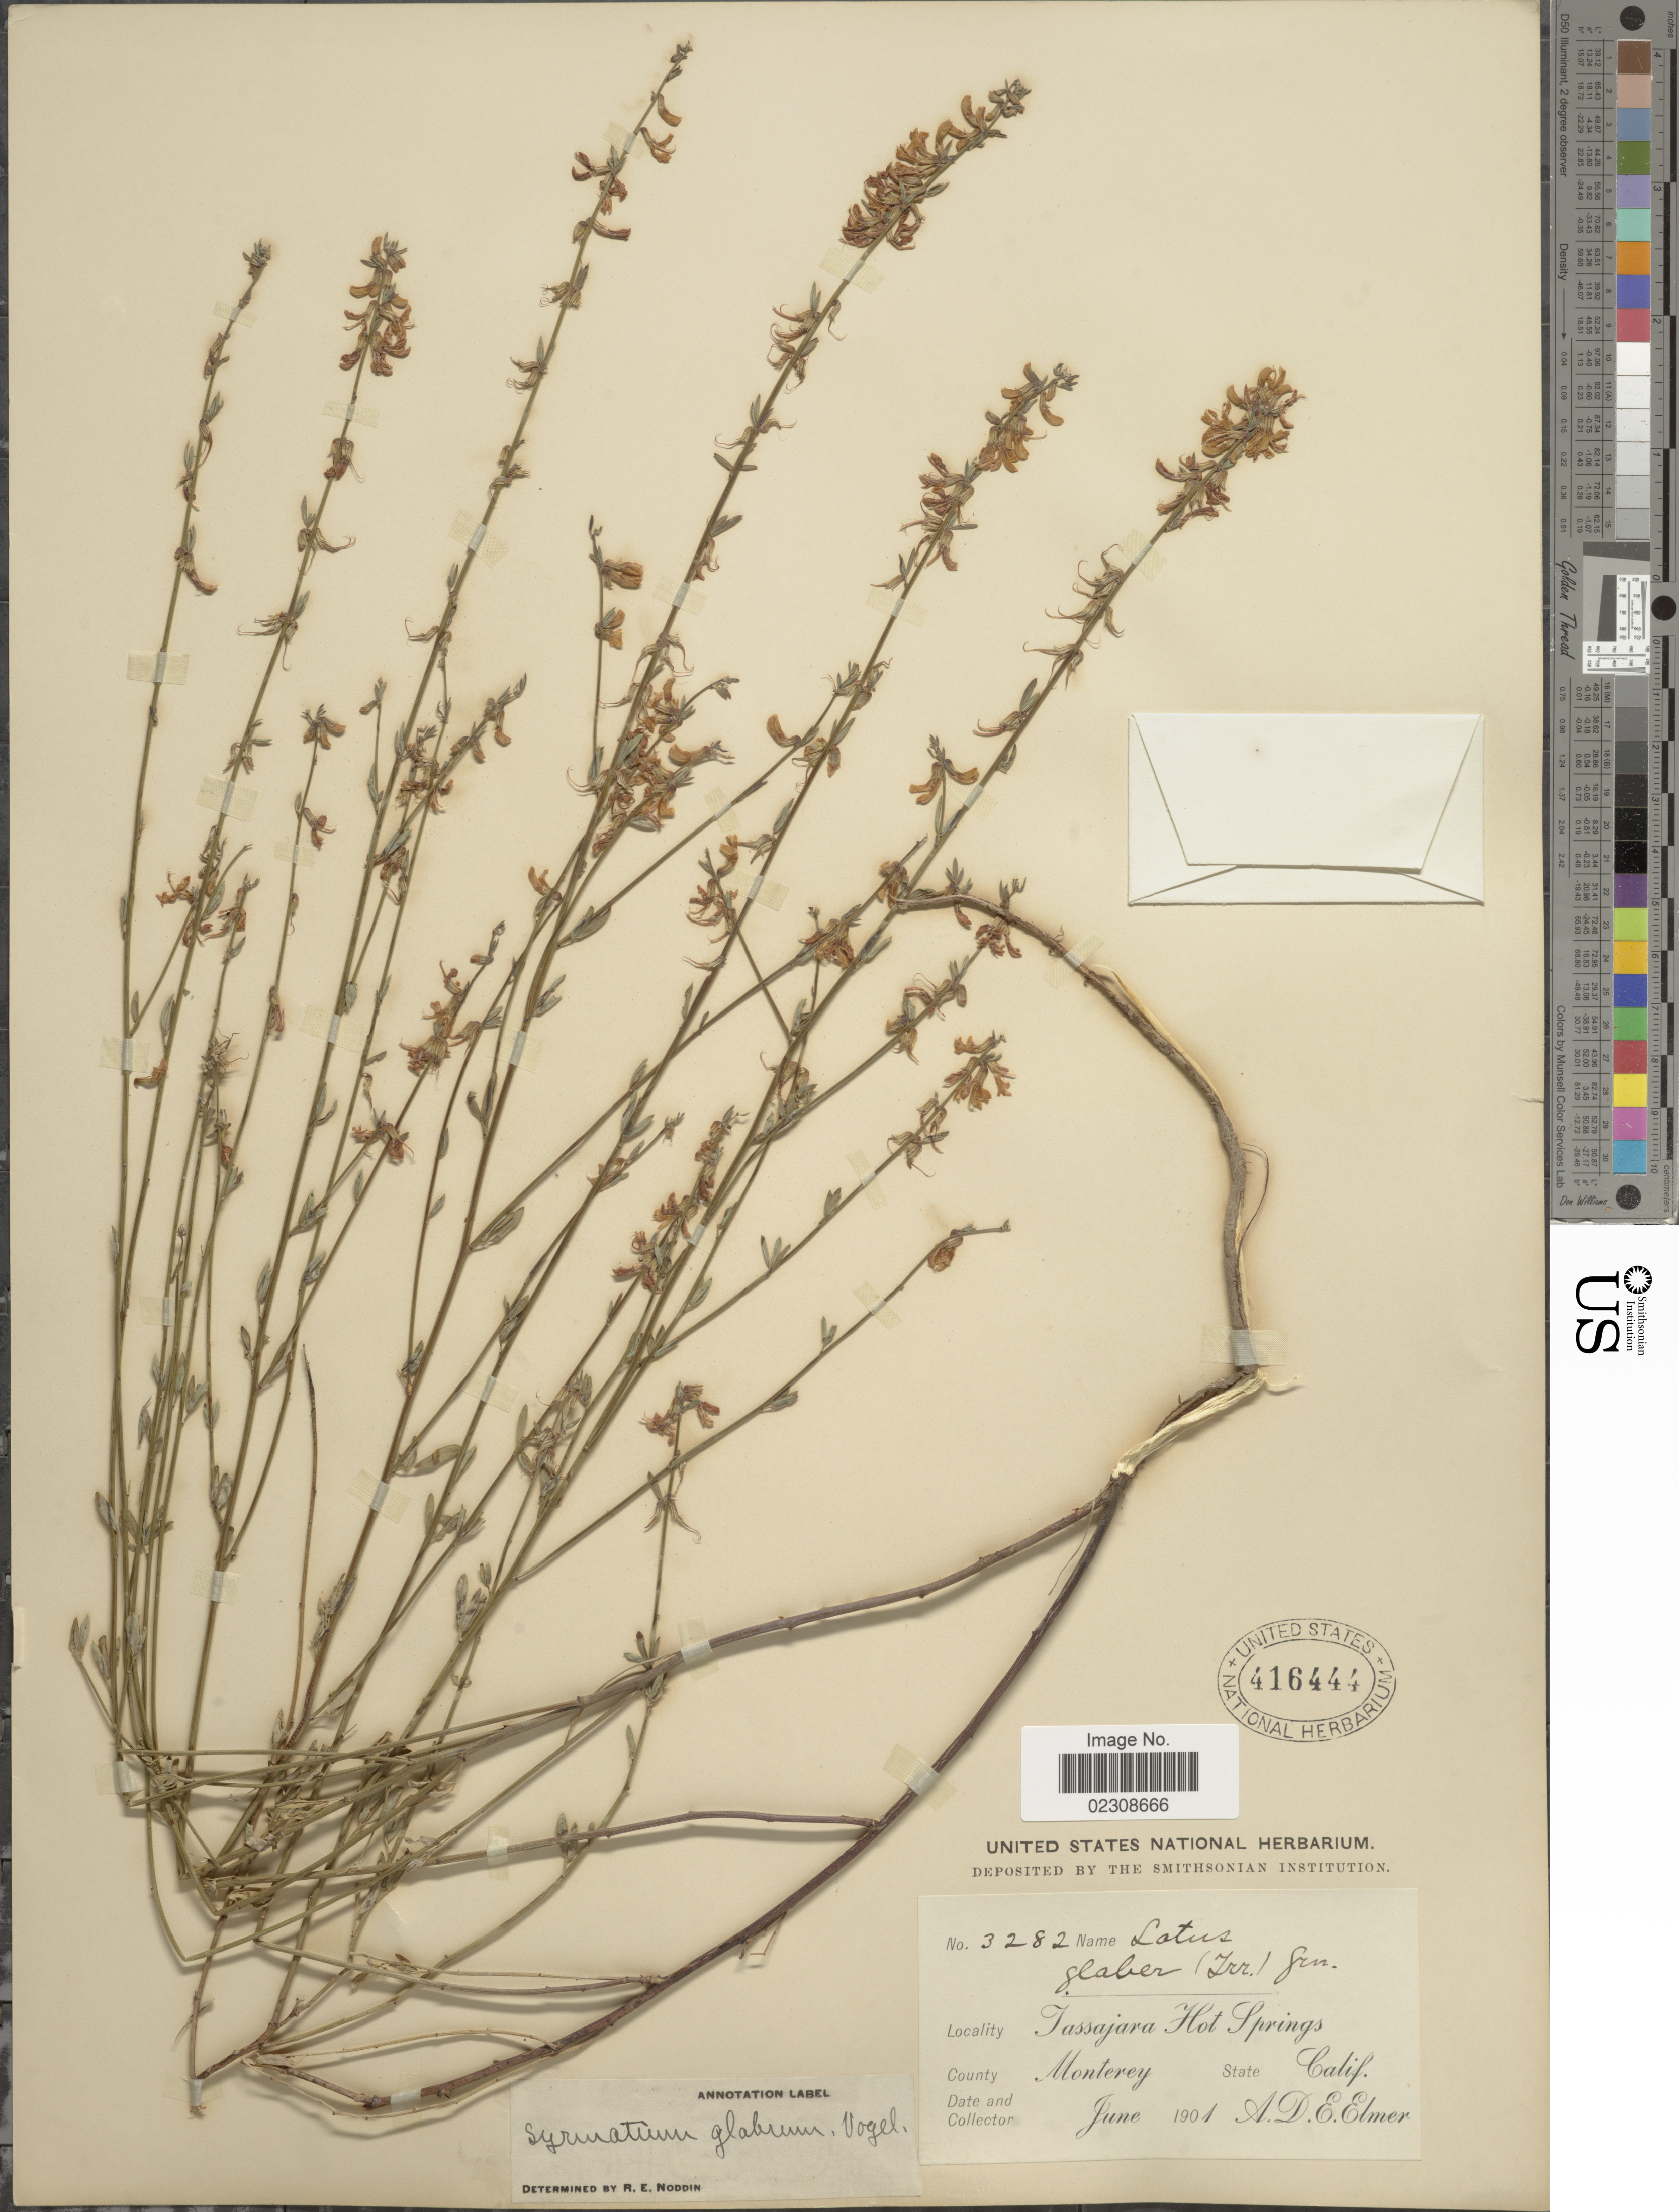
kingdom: Plantae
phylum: Tracheophyta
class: Magnoliopsida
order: Fabales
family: Fabaceae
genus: Syrmatium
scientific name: Syrmatium glabrum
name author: Vogel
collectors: A. D. E. Elmer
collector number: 3282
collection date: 1901-06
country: United States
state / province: California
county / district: Monterey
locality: Tassajara Hot Springs. Monterey County. Calif.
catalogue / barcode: US 416444